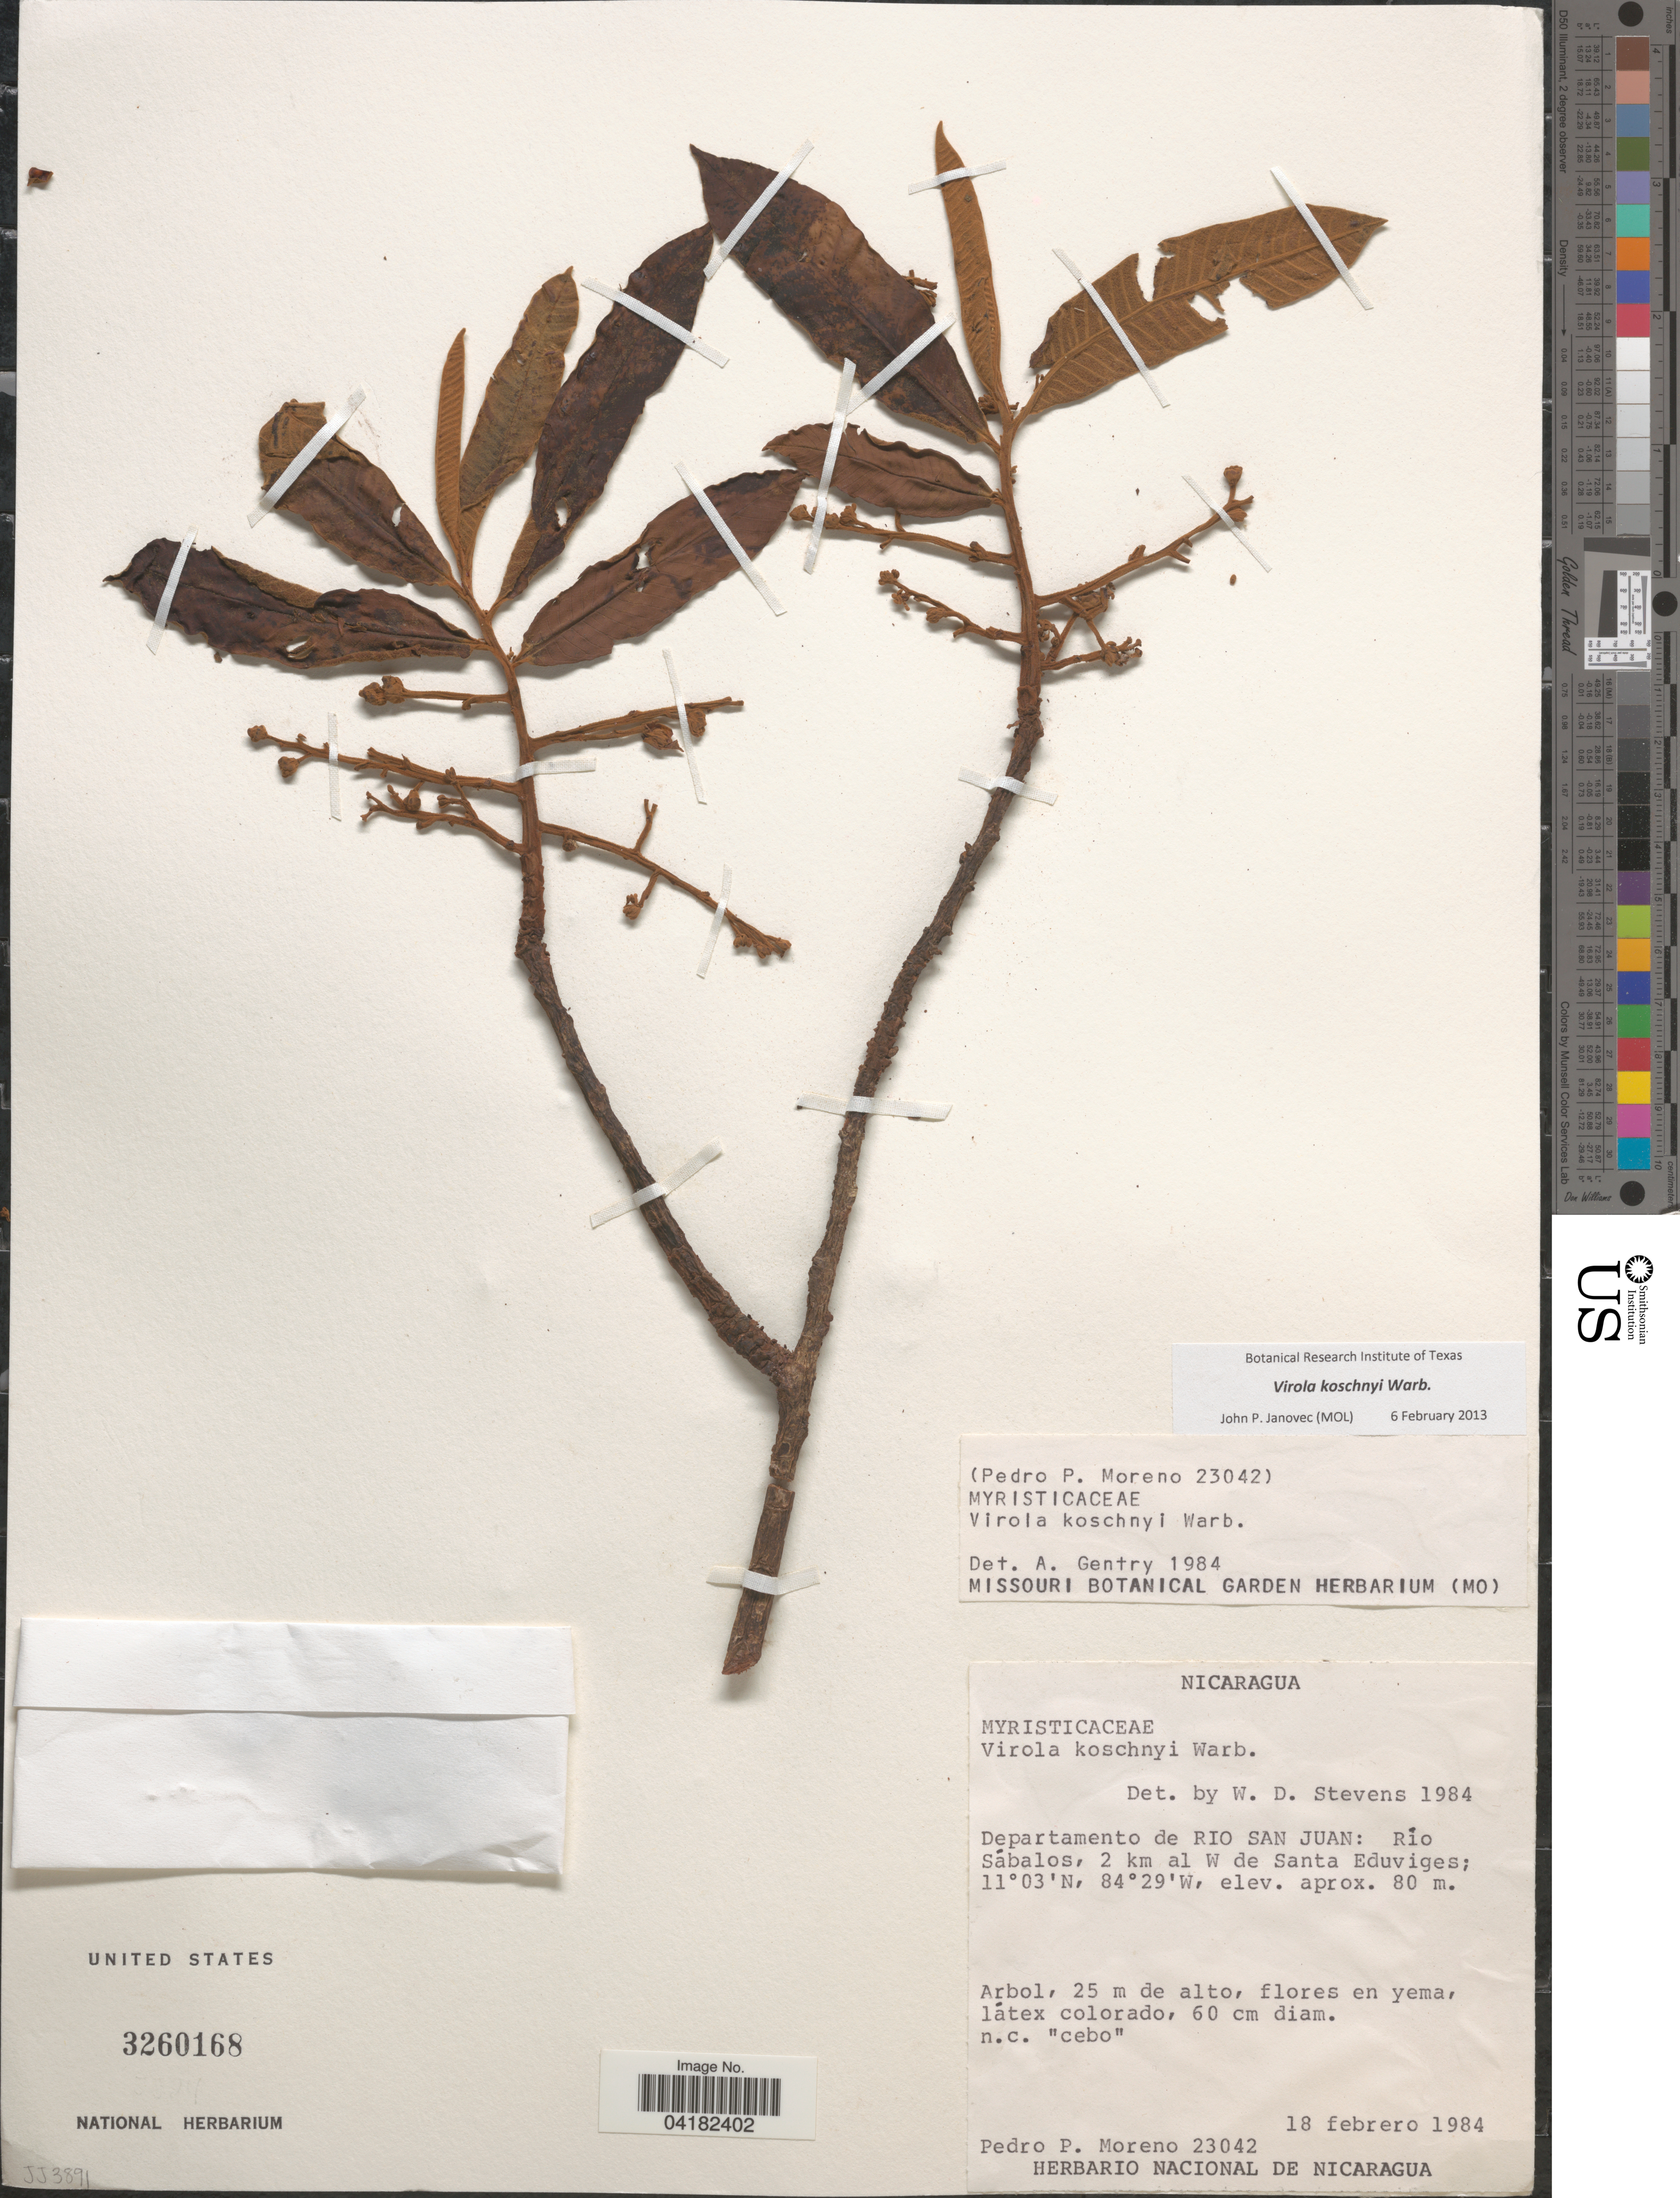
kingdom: Plantae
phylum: Tracheophyta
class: Magnoliopsida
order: Magnoliales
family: Myristicaceae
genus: Virola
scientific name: Virola koschnyi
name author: Warb.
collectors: P. Moreno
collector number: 23042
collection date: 1984-02-18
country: Nicaragua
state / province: Rio San Juan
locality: Departamento de Rio San Juan: Río Sábalos, 2 km al W de Santa Eduviges.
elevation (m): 80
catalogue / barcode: US 3260168